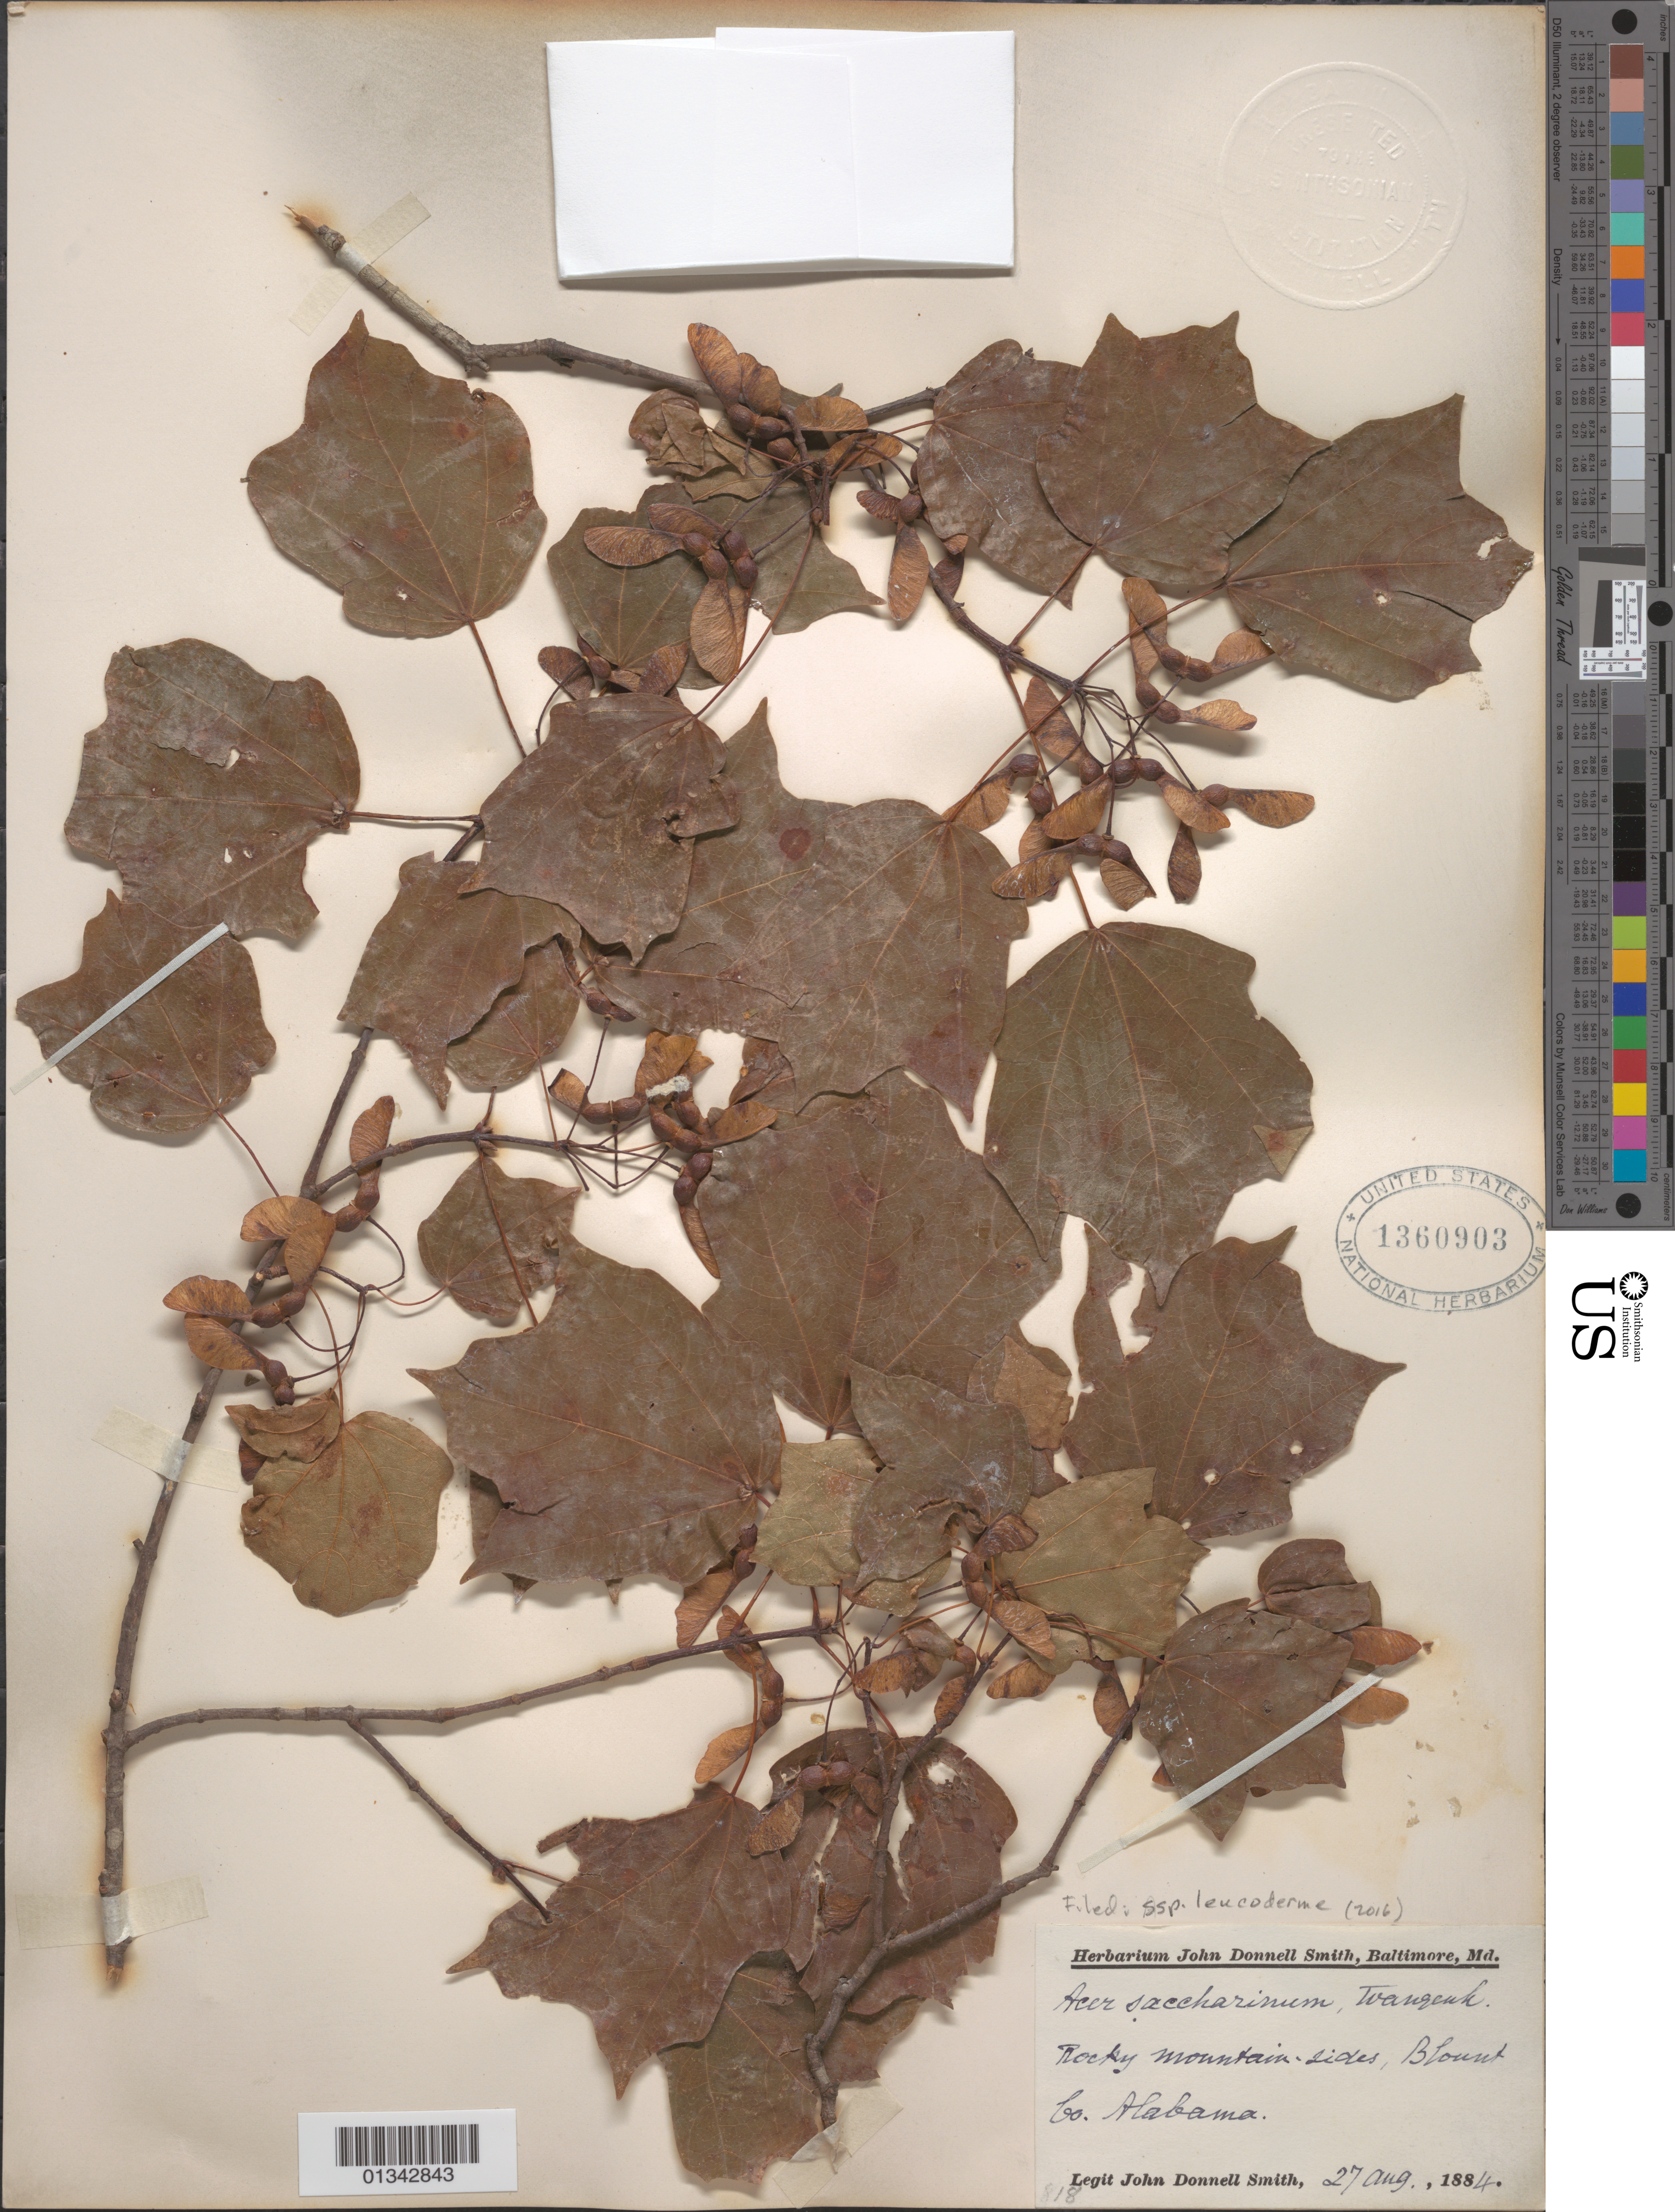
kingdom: Plantae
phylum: Tracheophyta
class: Magnoliopsida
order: Sapindales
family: Sapindaceae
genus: Acer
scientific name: Acer saccharum subsp. leucoderme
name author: (Small) Desmarais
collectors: J. Smith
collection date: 1884-08-27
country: United States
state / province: Alabama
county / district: Blount County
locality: Blount County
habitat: Rocky mountainsides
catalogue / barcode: US 1360903